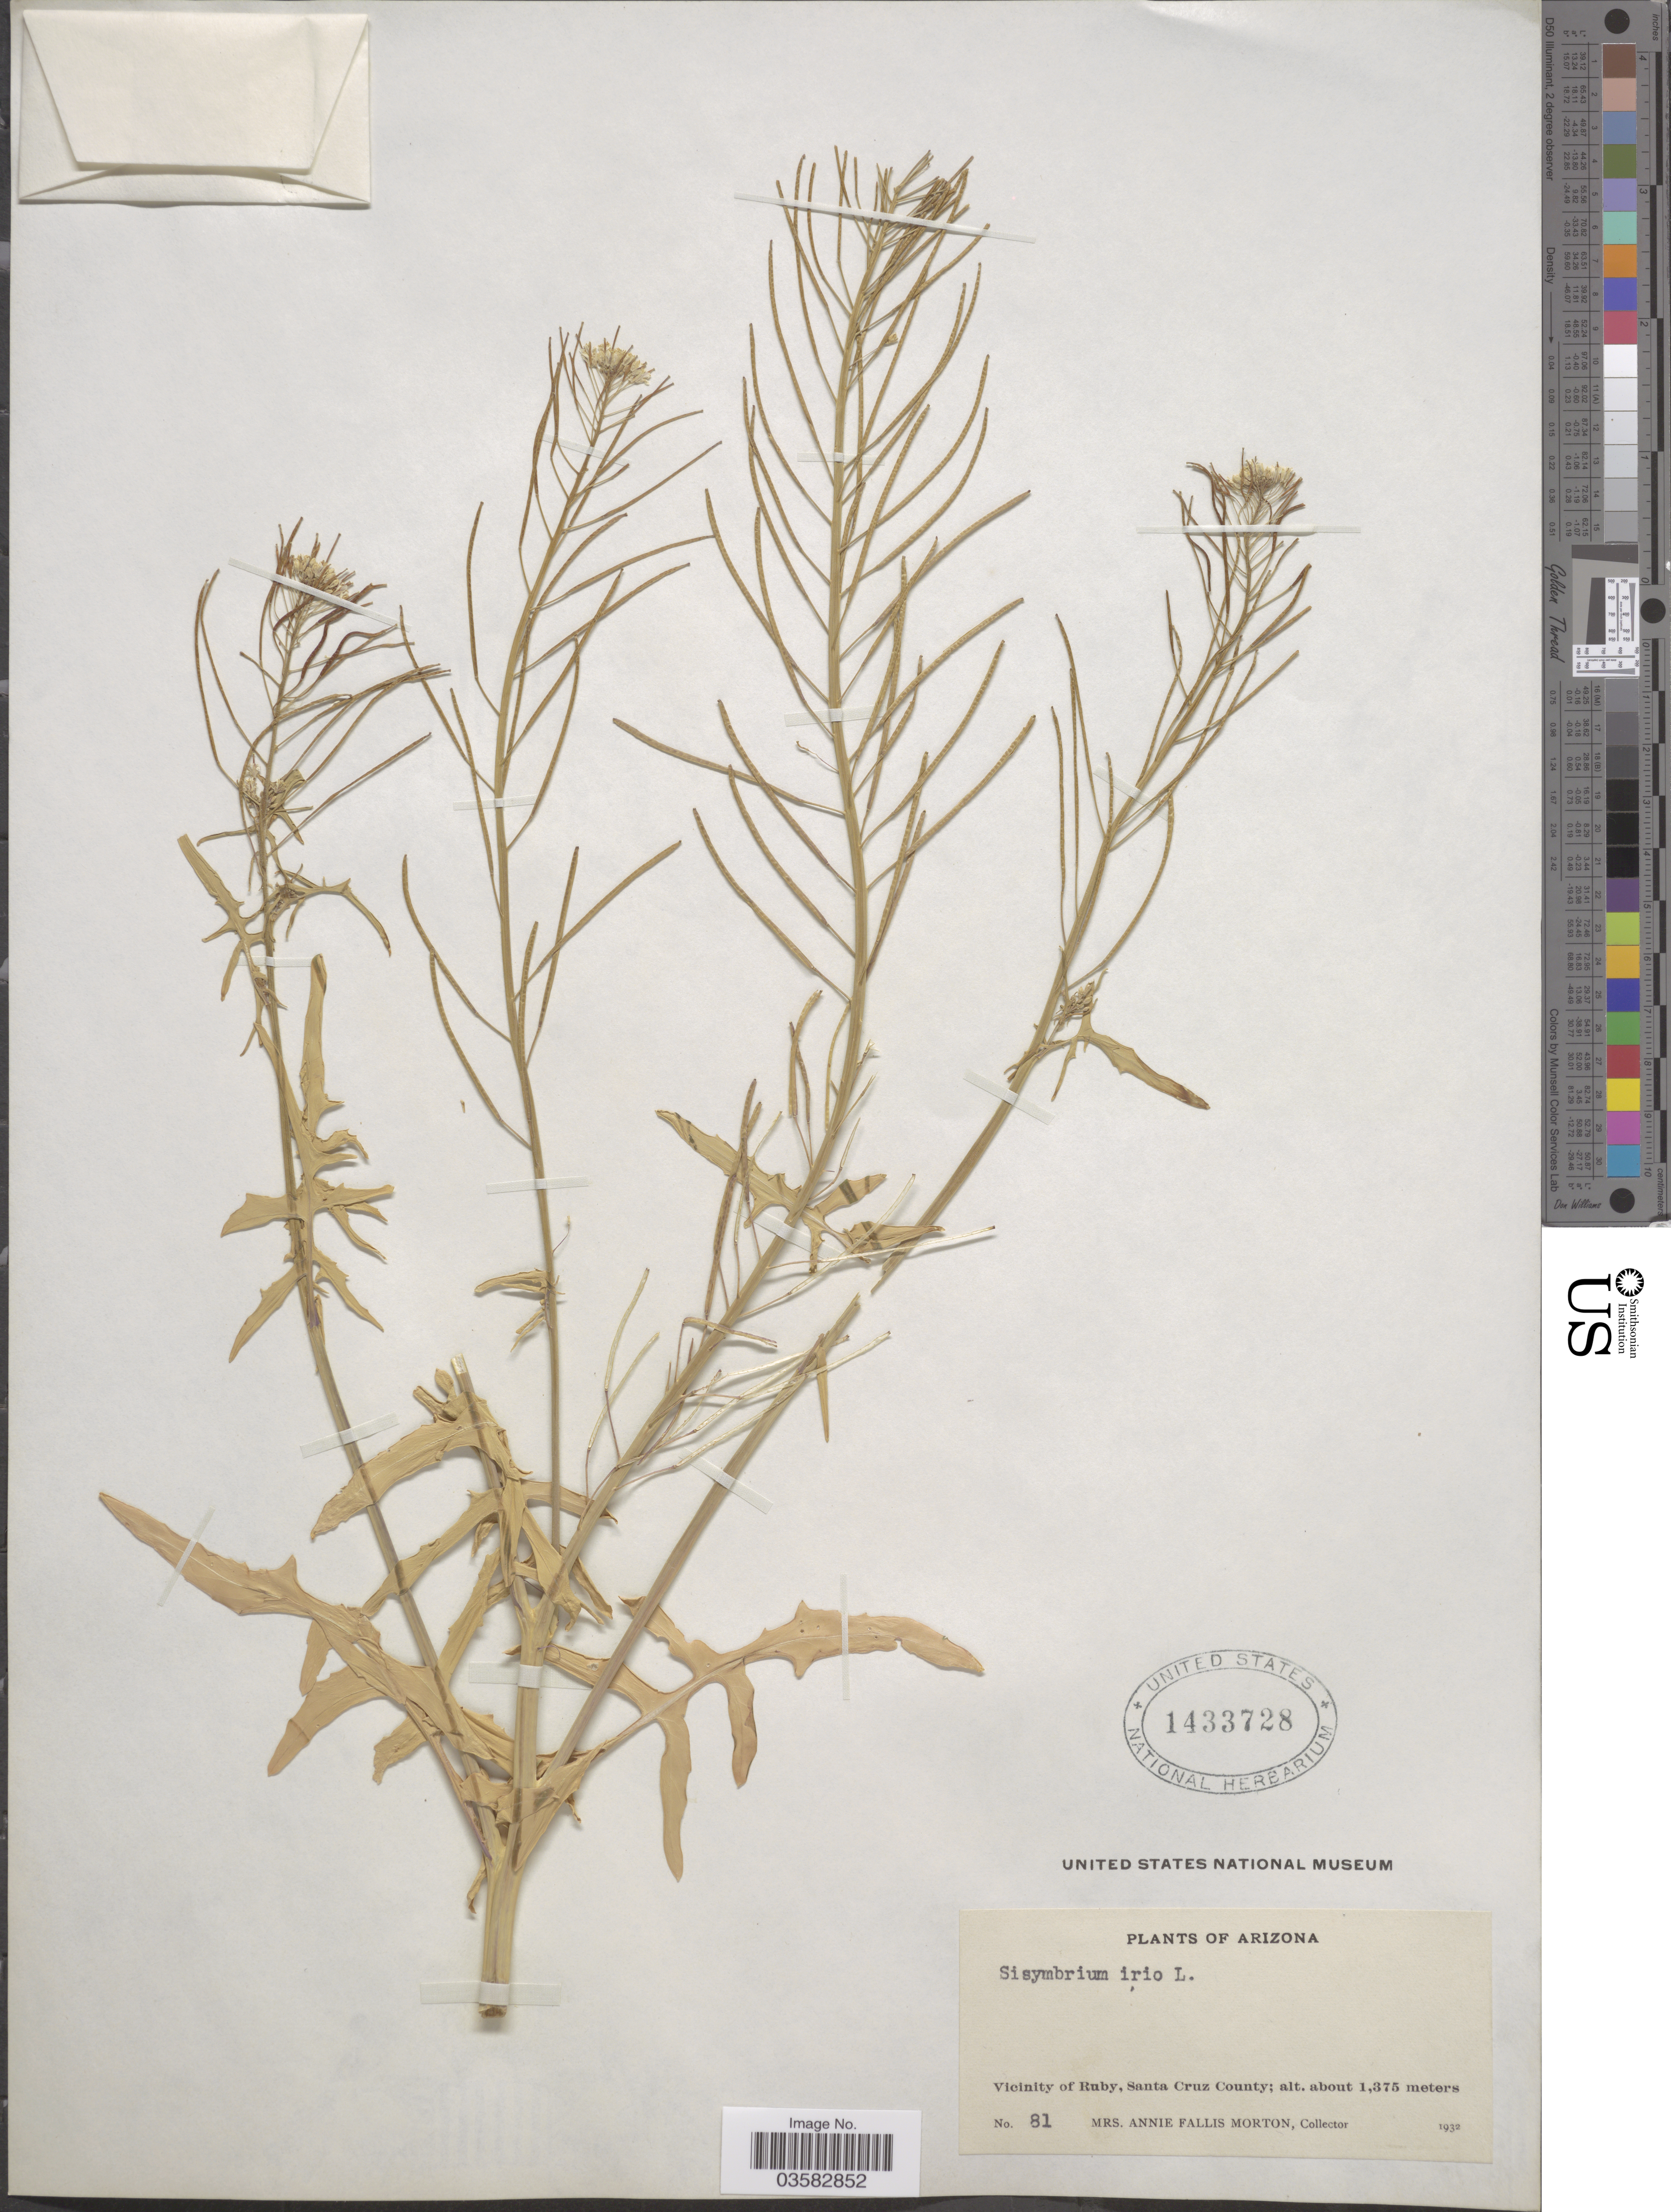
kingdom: Plantae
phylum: Tracheophyta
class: Magnoliopsida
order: Brassicales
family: Brassicaceae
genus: Sisymbrium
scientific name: Sisymbrium irio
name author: L.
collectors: A. F. Morton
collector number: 81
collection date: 1932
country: United States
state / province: Arizona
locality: Vicinity of Ruby, Santa Cruz County.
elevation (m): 1375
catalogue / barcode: US 1433728